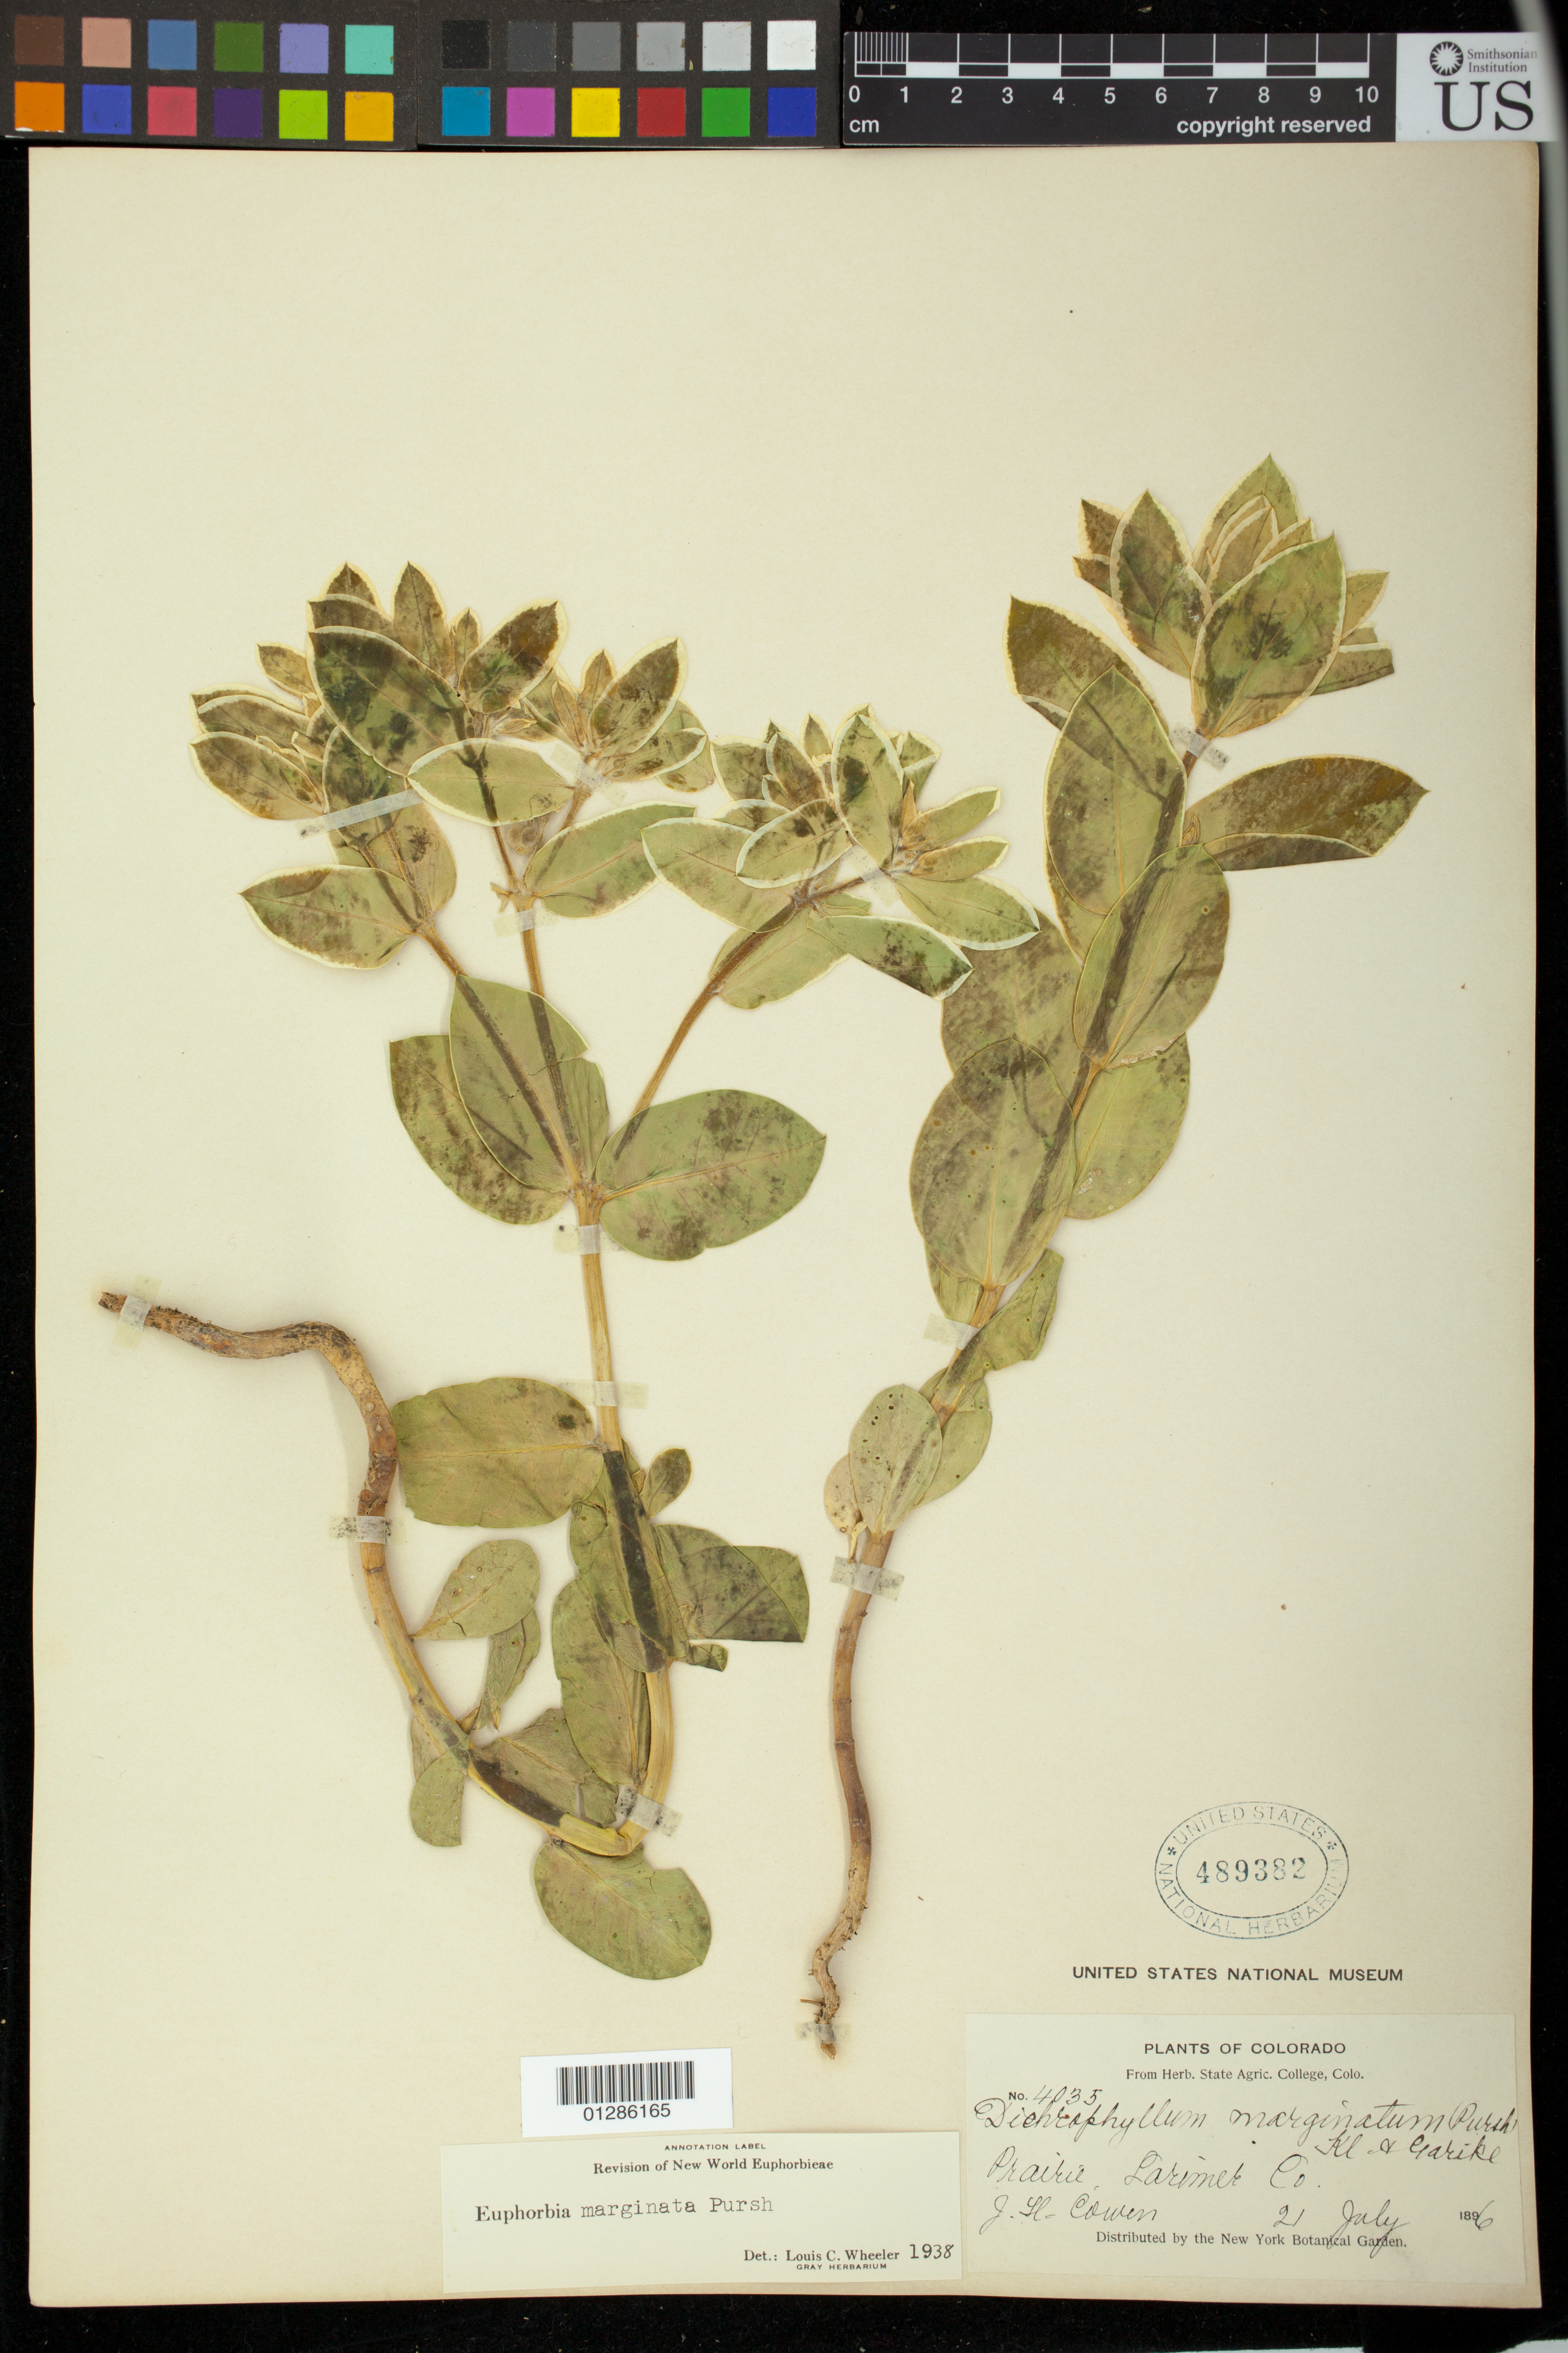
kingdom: Plantae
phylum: Tracheophyta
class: Magnoliopsida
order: Malpighiales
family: Euphorbiaceae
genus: Euphorbia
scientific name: Euphorbia marginata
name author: Pursh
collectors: J. H. Cowen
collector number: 4035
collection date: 1896-07-21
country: United States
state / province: Colorado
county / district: Larimer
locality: Prairie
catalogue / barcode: US 489382